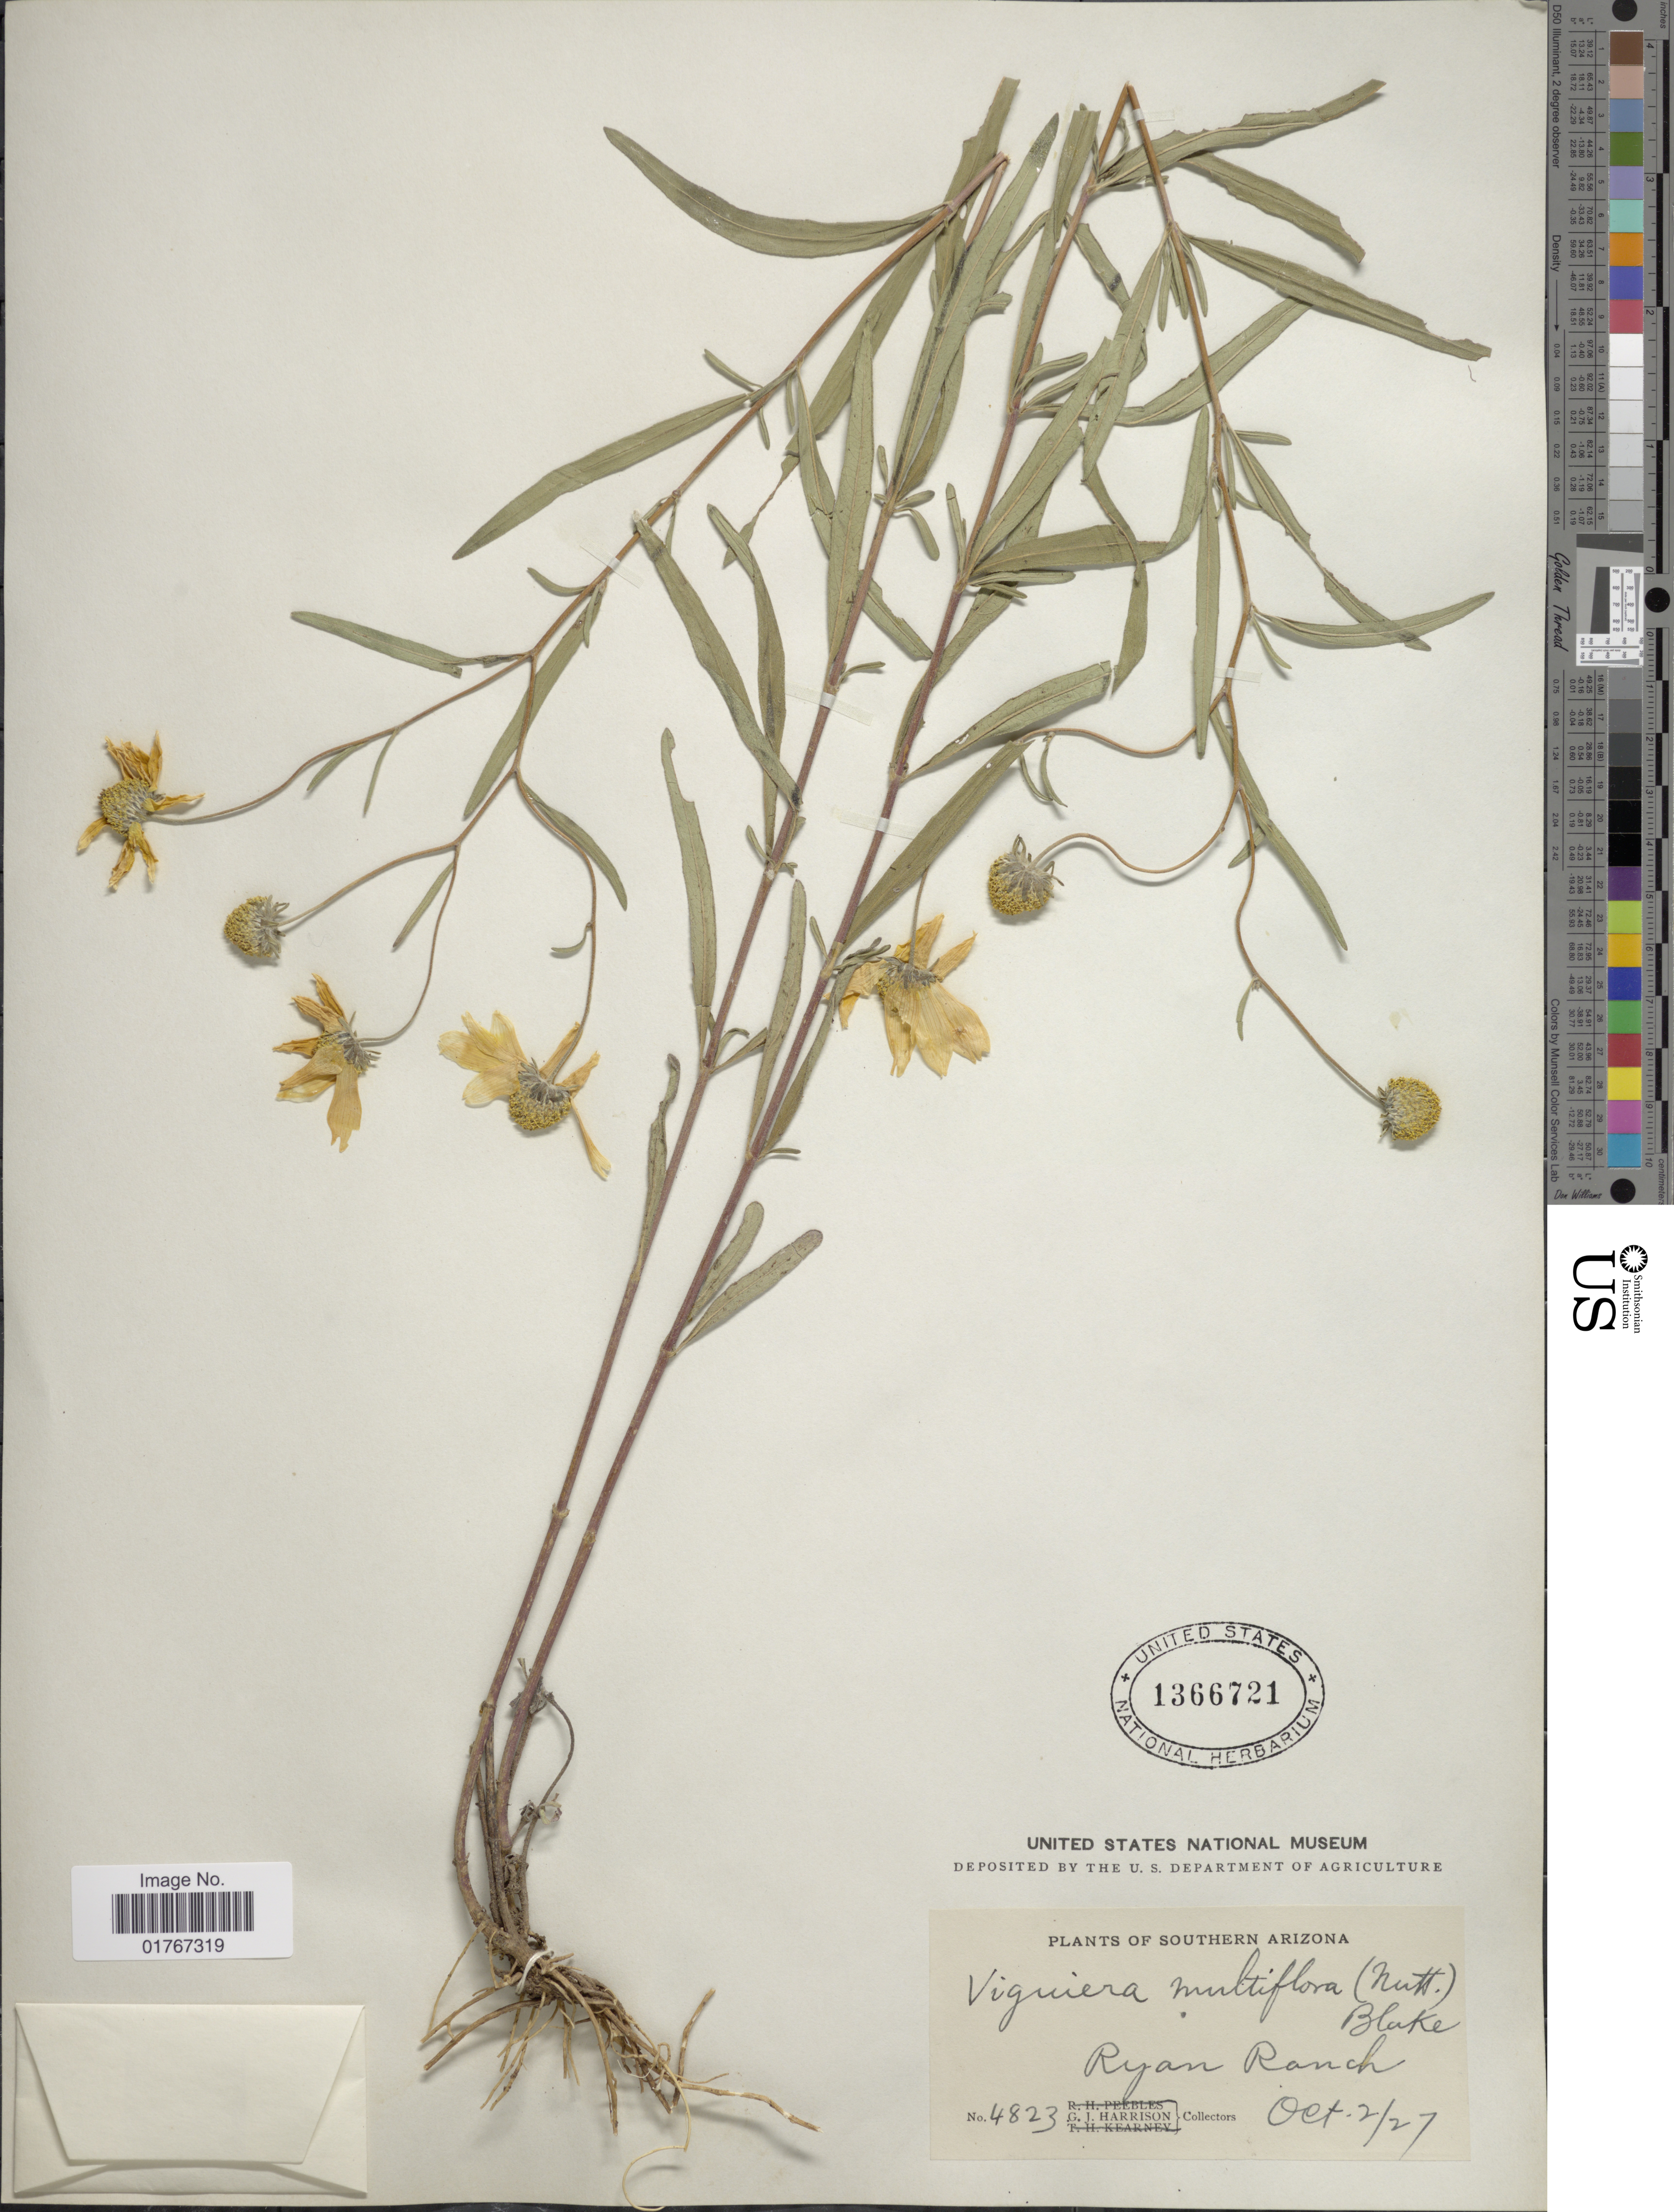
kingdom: Plantae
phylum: Tracheophyta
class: Magnoliopsida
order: Asterales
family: Asteraceae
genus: Heliomeris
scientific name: Heliomeris multiflora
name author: Nutt.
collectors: G. J. Harrison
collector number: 4823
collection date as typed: Transcribed d/m/y: 2/10/27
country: United States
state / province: Arizona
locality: Southern Arizona, Ryan Ranch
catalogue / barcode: US 1366721